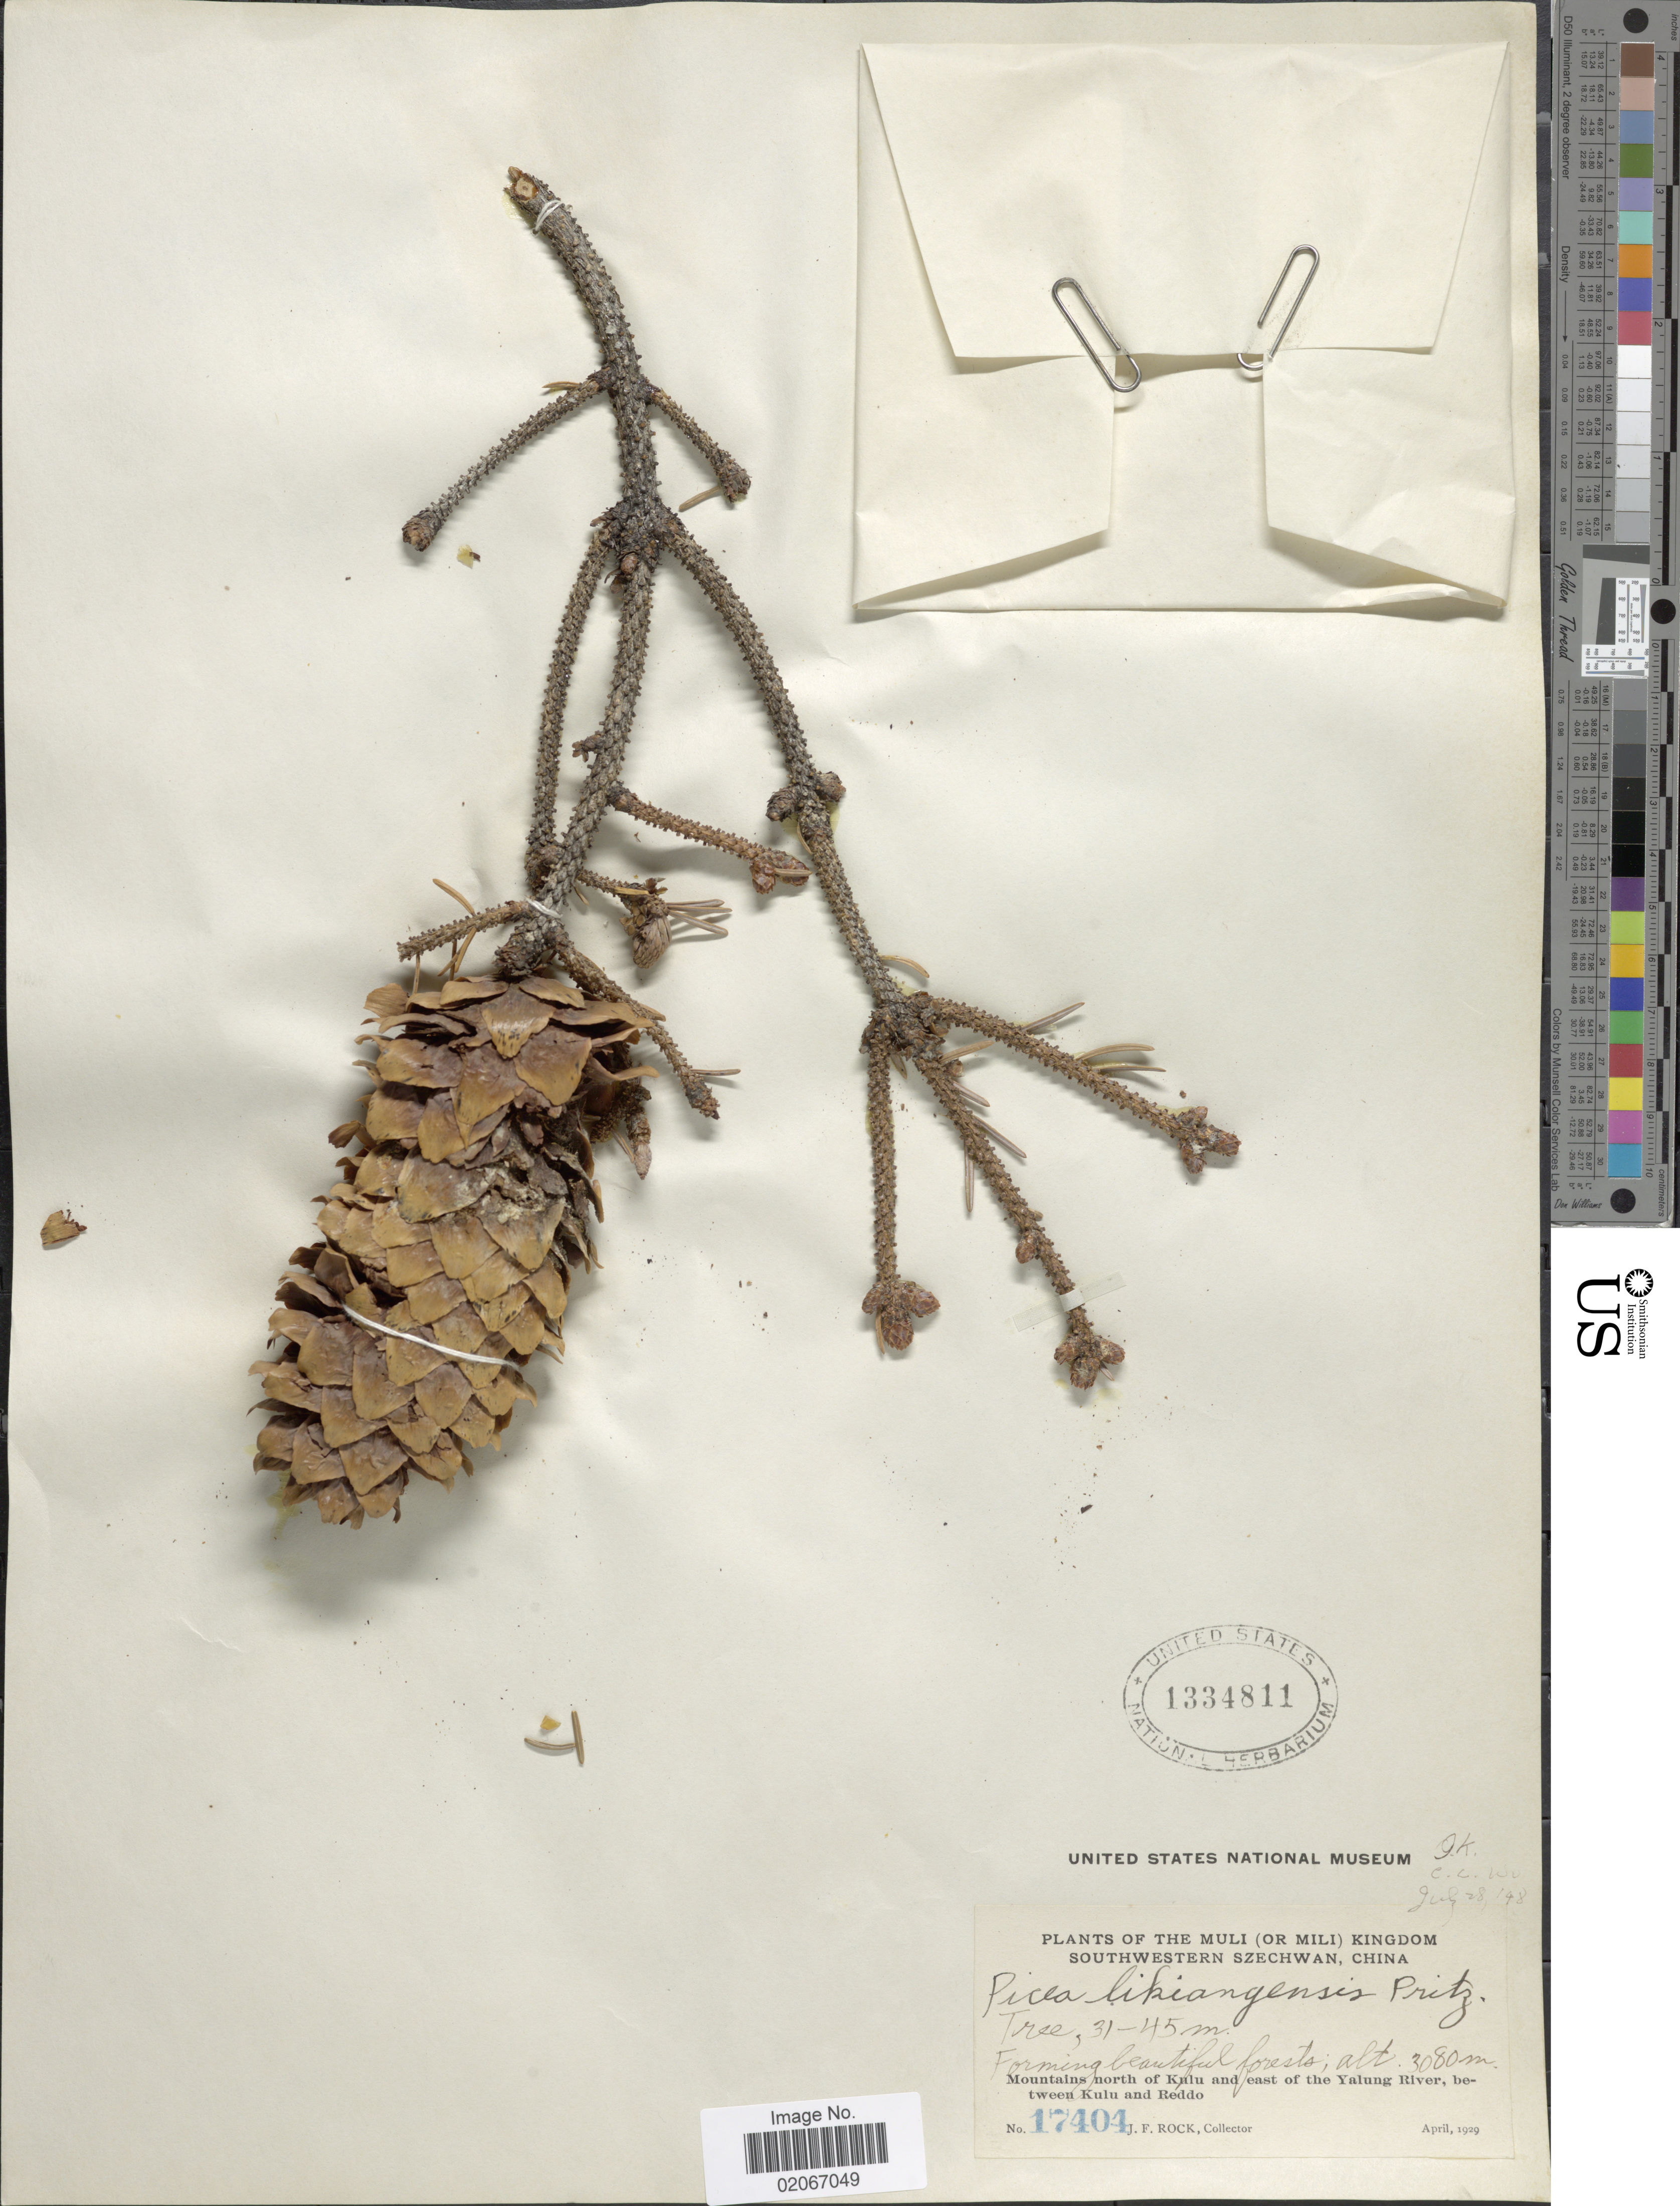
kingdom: Plantae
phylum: Tracheophyta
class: Pinopsida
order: Pinales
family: Pinaceae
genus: Picea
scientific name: Picea likiangensis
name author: (Franch.) E. Pritz.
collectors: J. Rock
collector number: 17404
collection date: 1929-04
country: China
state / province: Sichuan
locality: Muli (or Mili) Kingdom, Southwestern Szechwan, Mountains north of Kulu and east of the Yalung River, between Kulu and Reddo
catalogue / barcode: US 1334811